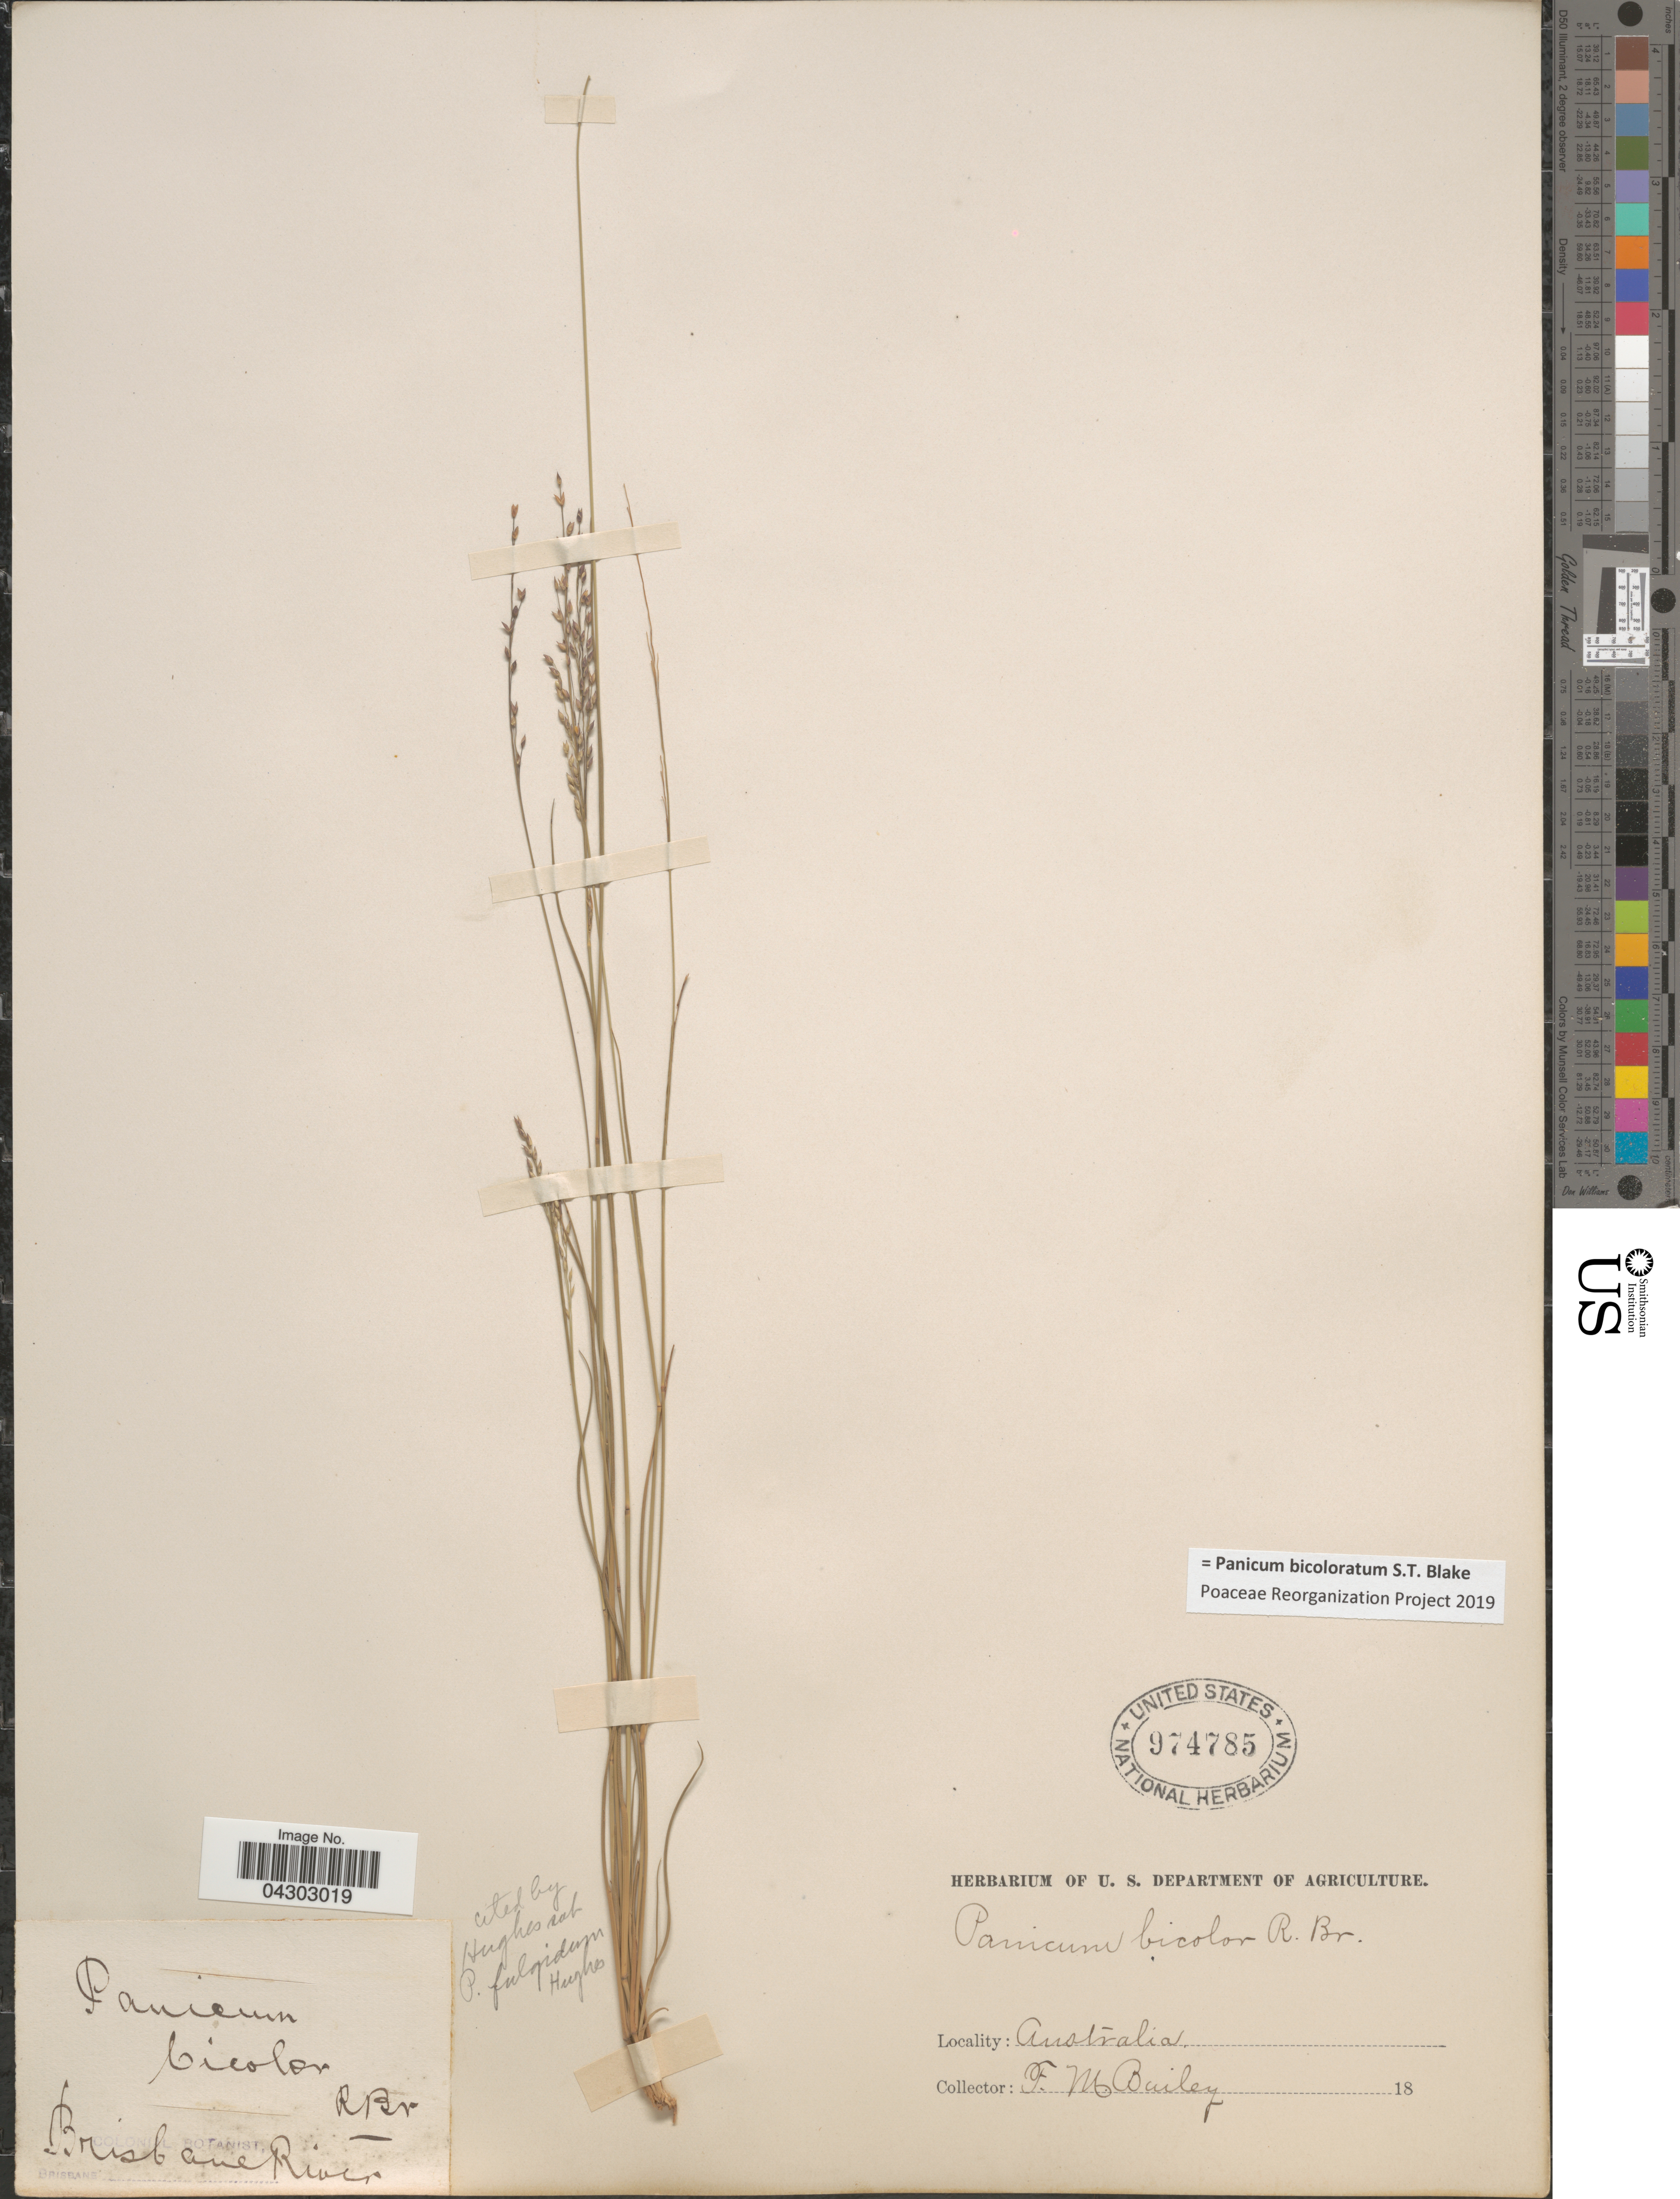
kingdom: Plantae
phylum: Tracheophyta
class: Liliopsida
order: Poales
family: Poaceae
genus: Panicum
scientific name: Panicum bicoloratum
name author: S.T. Blake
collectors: F. M. Bailey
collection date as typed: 18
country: Australia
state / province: Queensland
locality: Brisbane River.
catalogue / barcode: US 974785